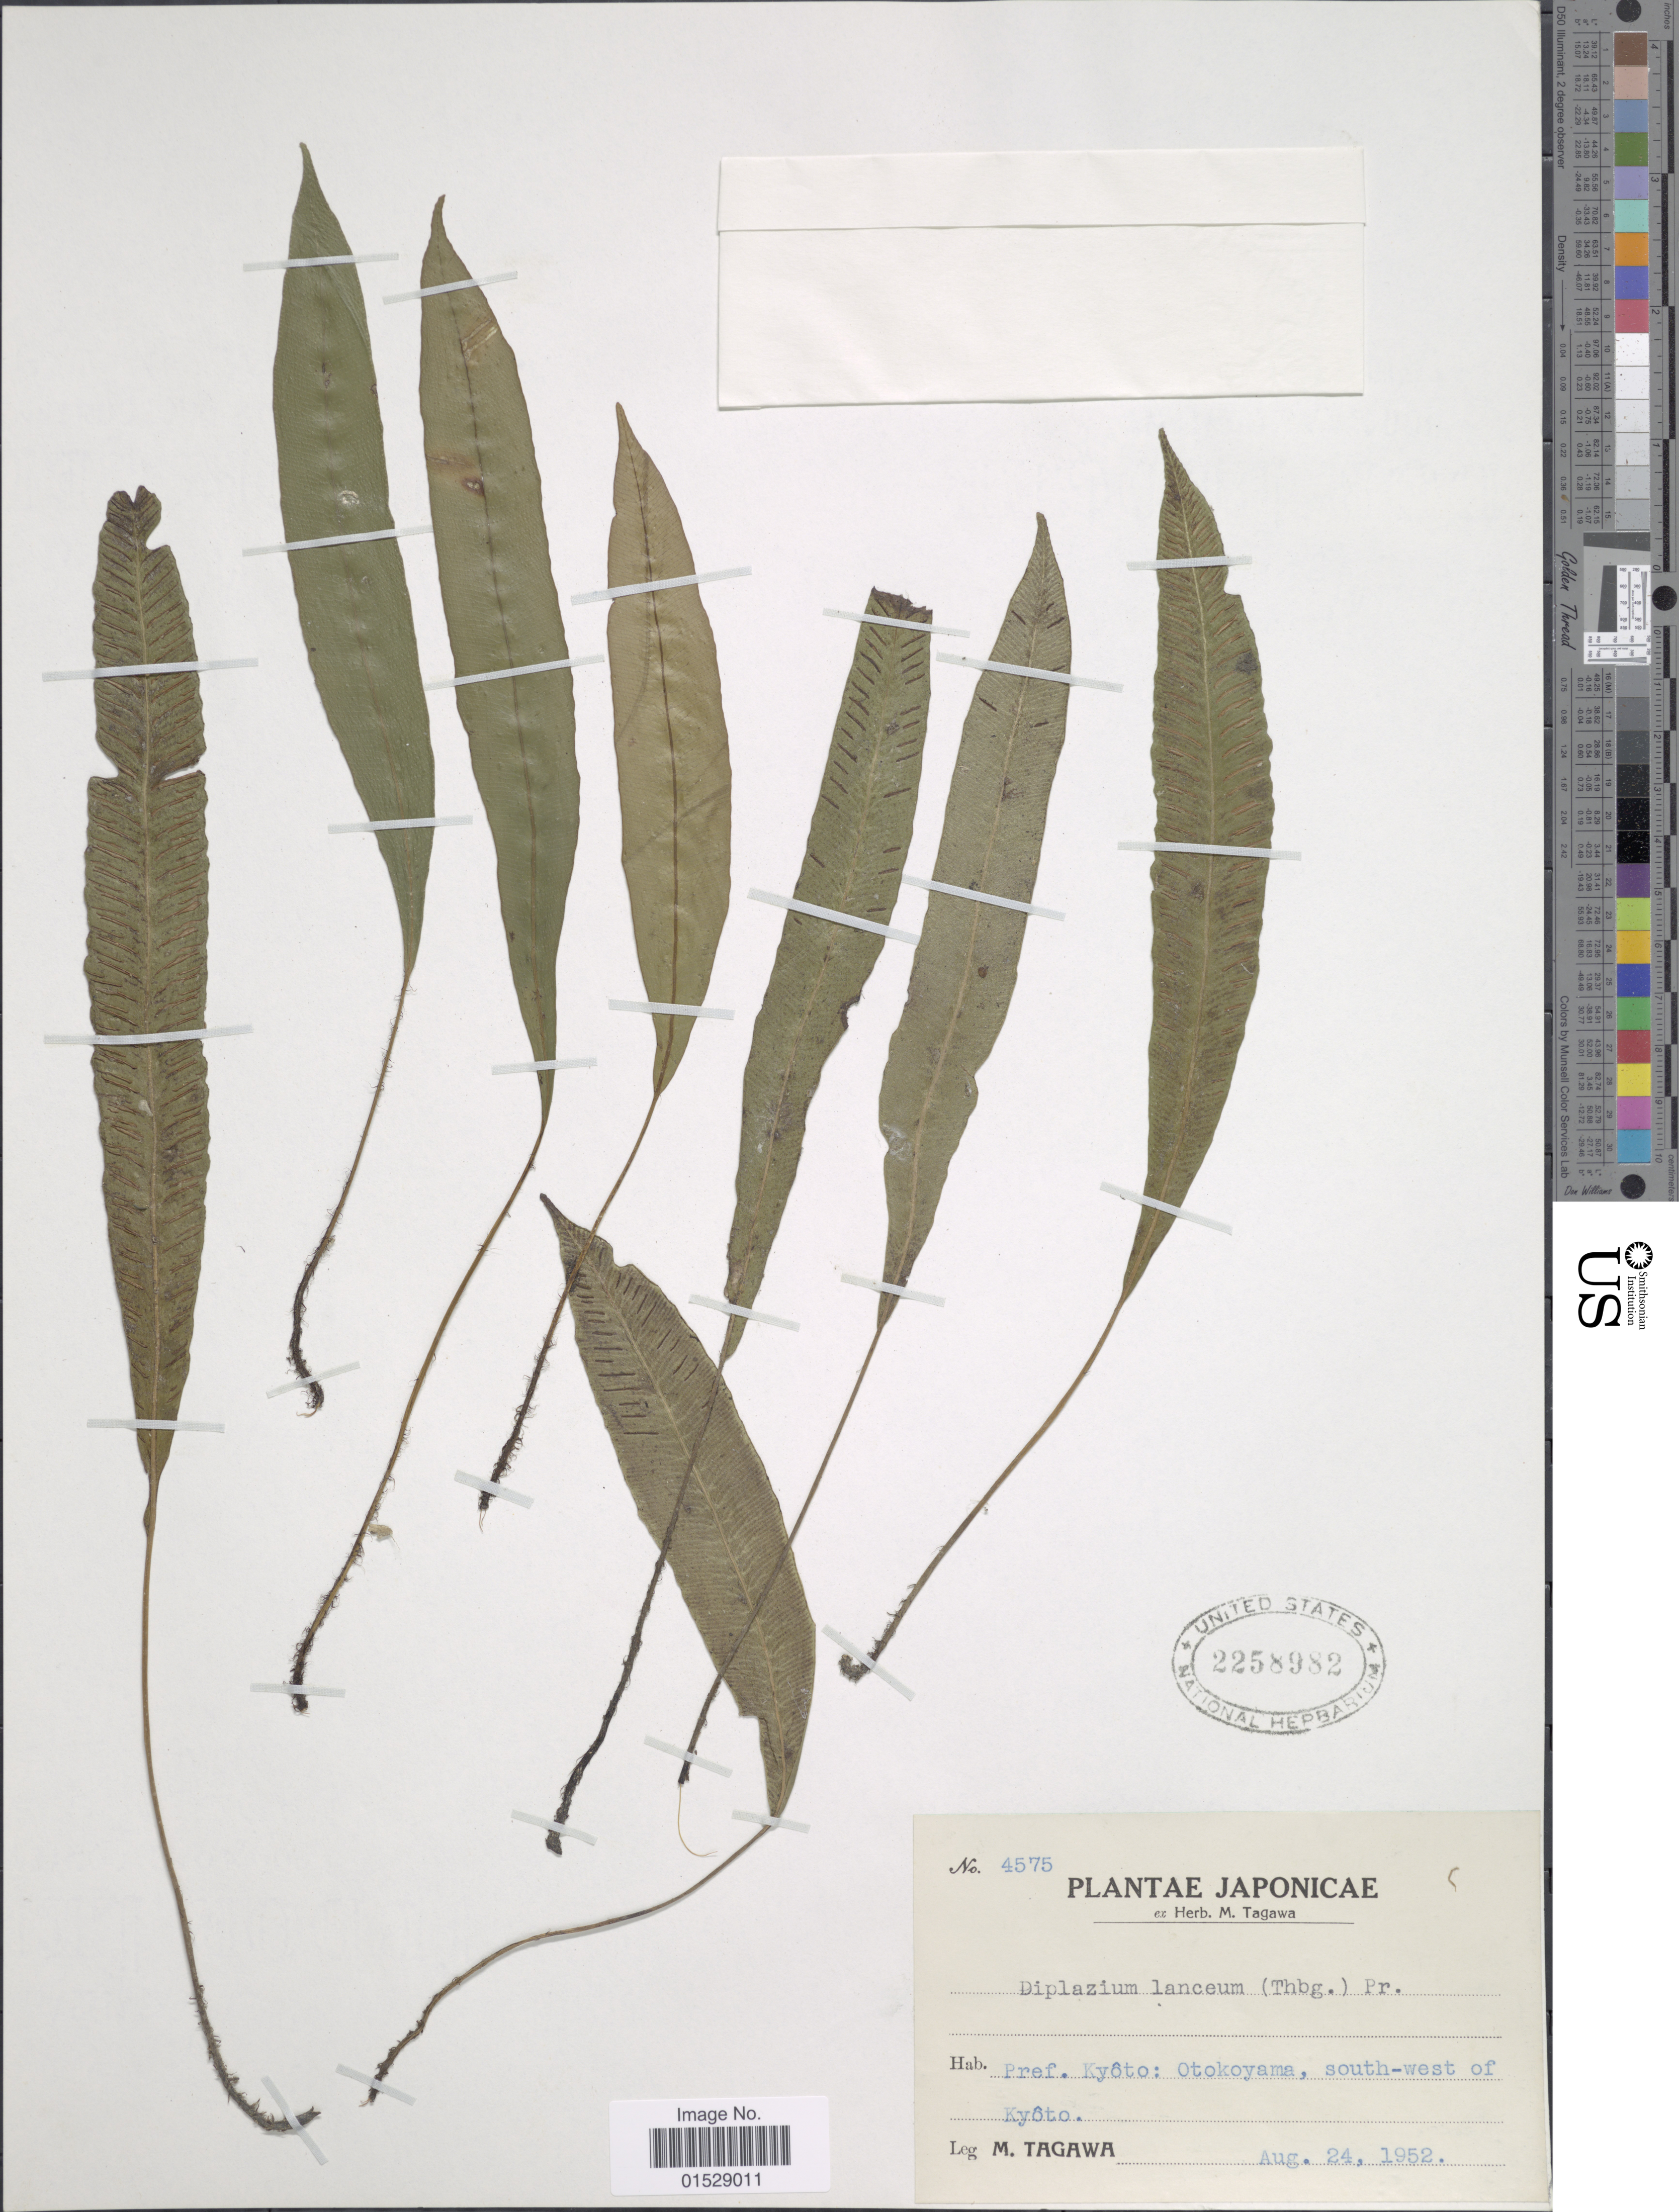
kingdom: Plantae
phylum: Tracheophyta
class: Polypodiopsida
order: Polypodiales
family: Athyriaceae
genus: Deparia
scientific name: Deparia lancea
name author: (Thunb.) Fraser-Jenk.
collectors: M. Tagawa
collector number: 4575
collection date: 1952-08-24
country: Japan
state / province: Kyoto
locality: Japonicae, Pref. Kyoto: Otokoyama, south-west of Kyoto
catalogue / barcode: US 2258982